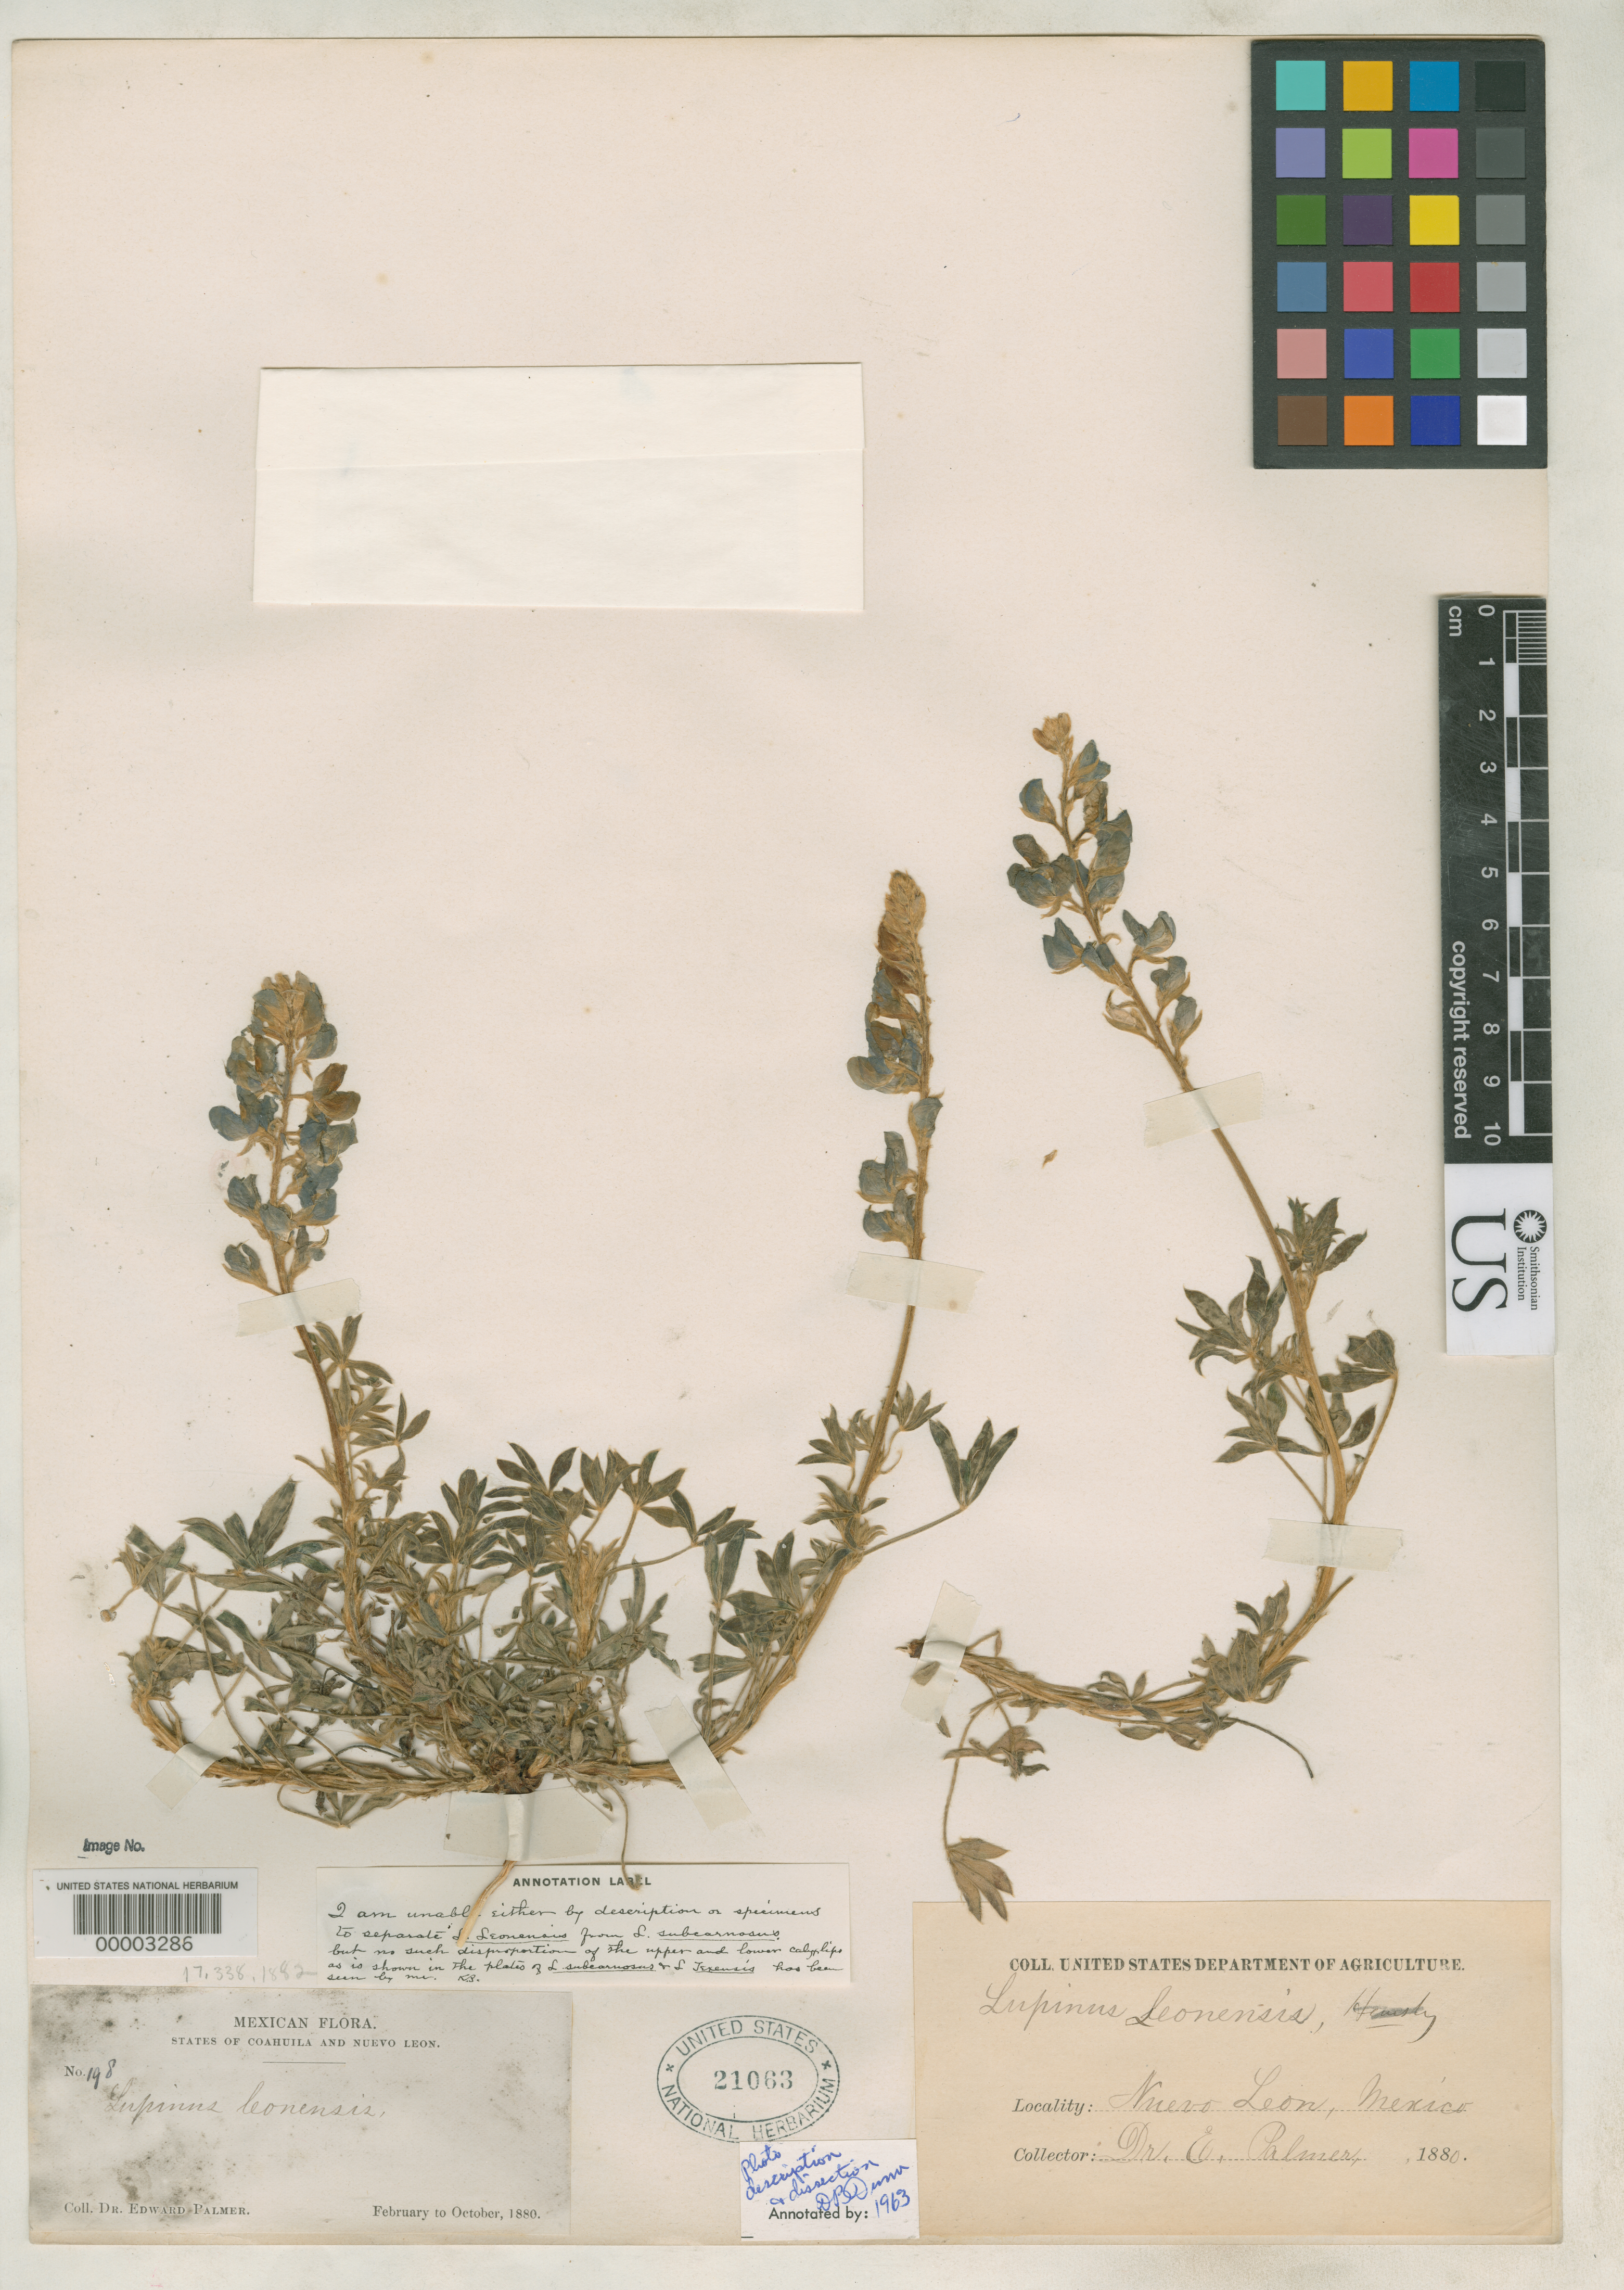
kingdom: Plantae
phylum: Tracheophyta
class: Magnoliopsida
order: Fabales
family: Fabaceae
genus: Lupinus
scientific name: Lupinus leonensis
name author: S. Watson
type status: Type Collection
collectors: E. Palmer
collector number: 198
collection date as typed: Feb 1880 to -- Oct 1880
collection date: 1880-02/1880-10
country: Mexico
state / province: Nuevo León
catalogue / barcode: US 21063